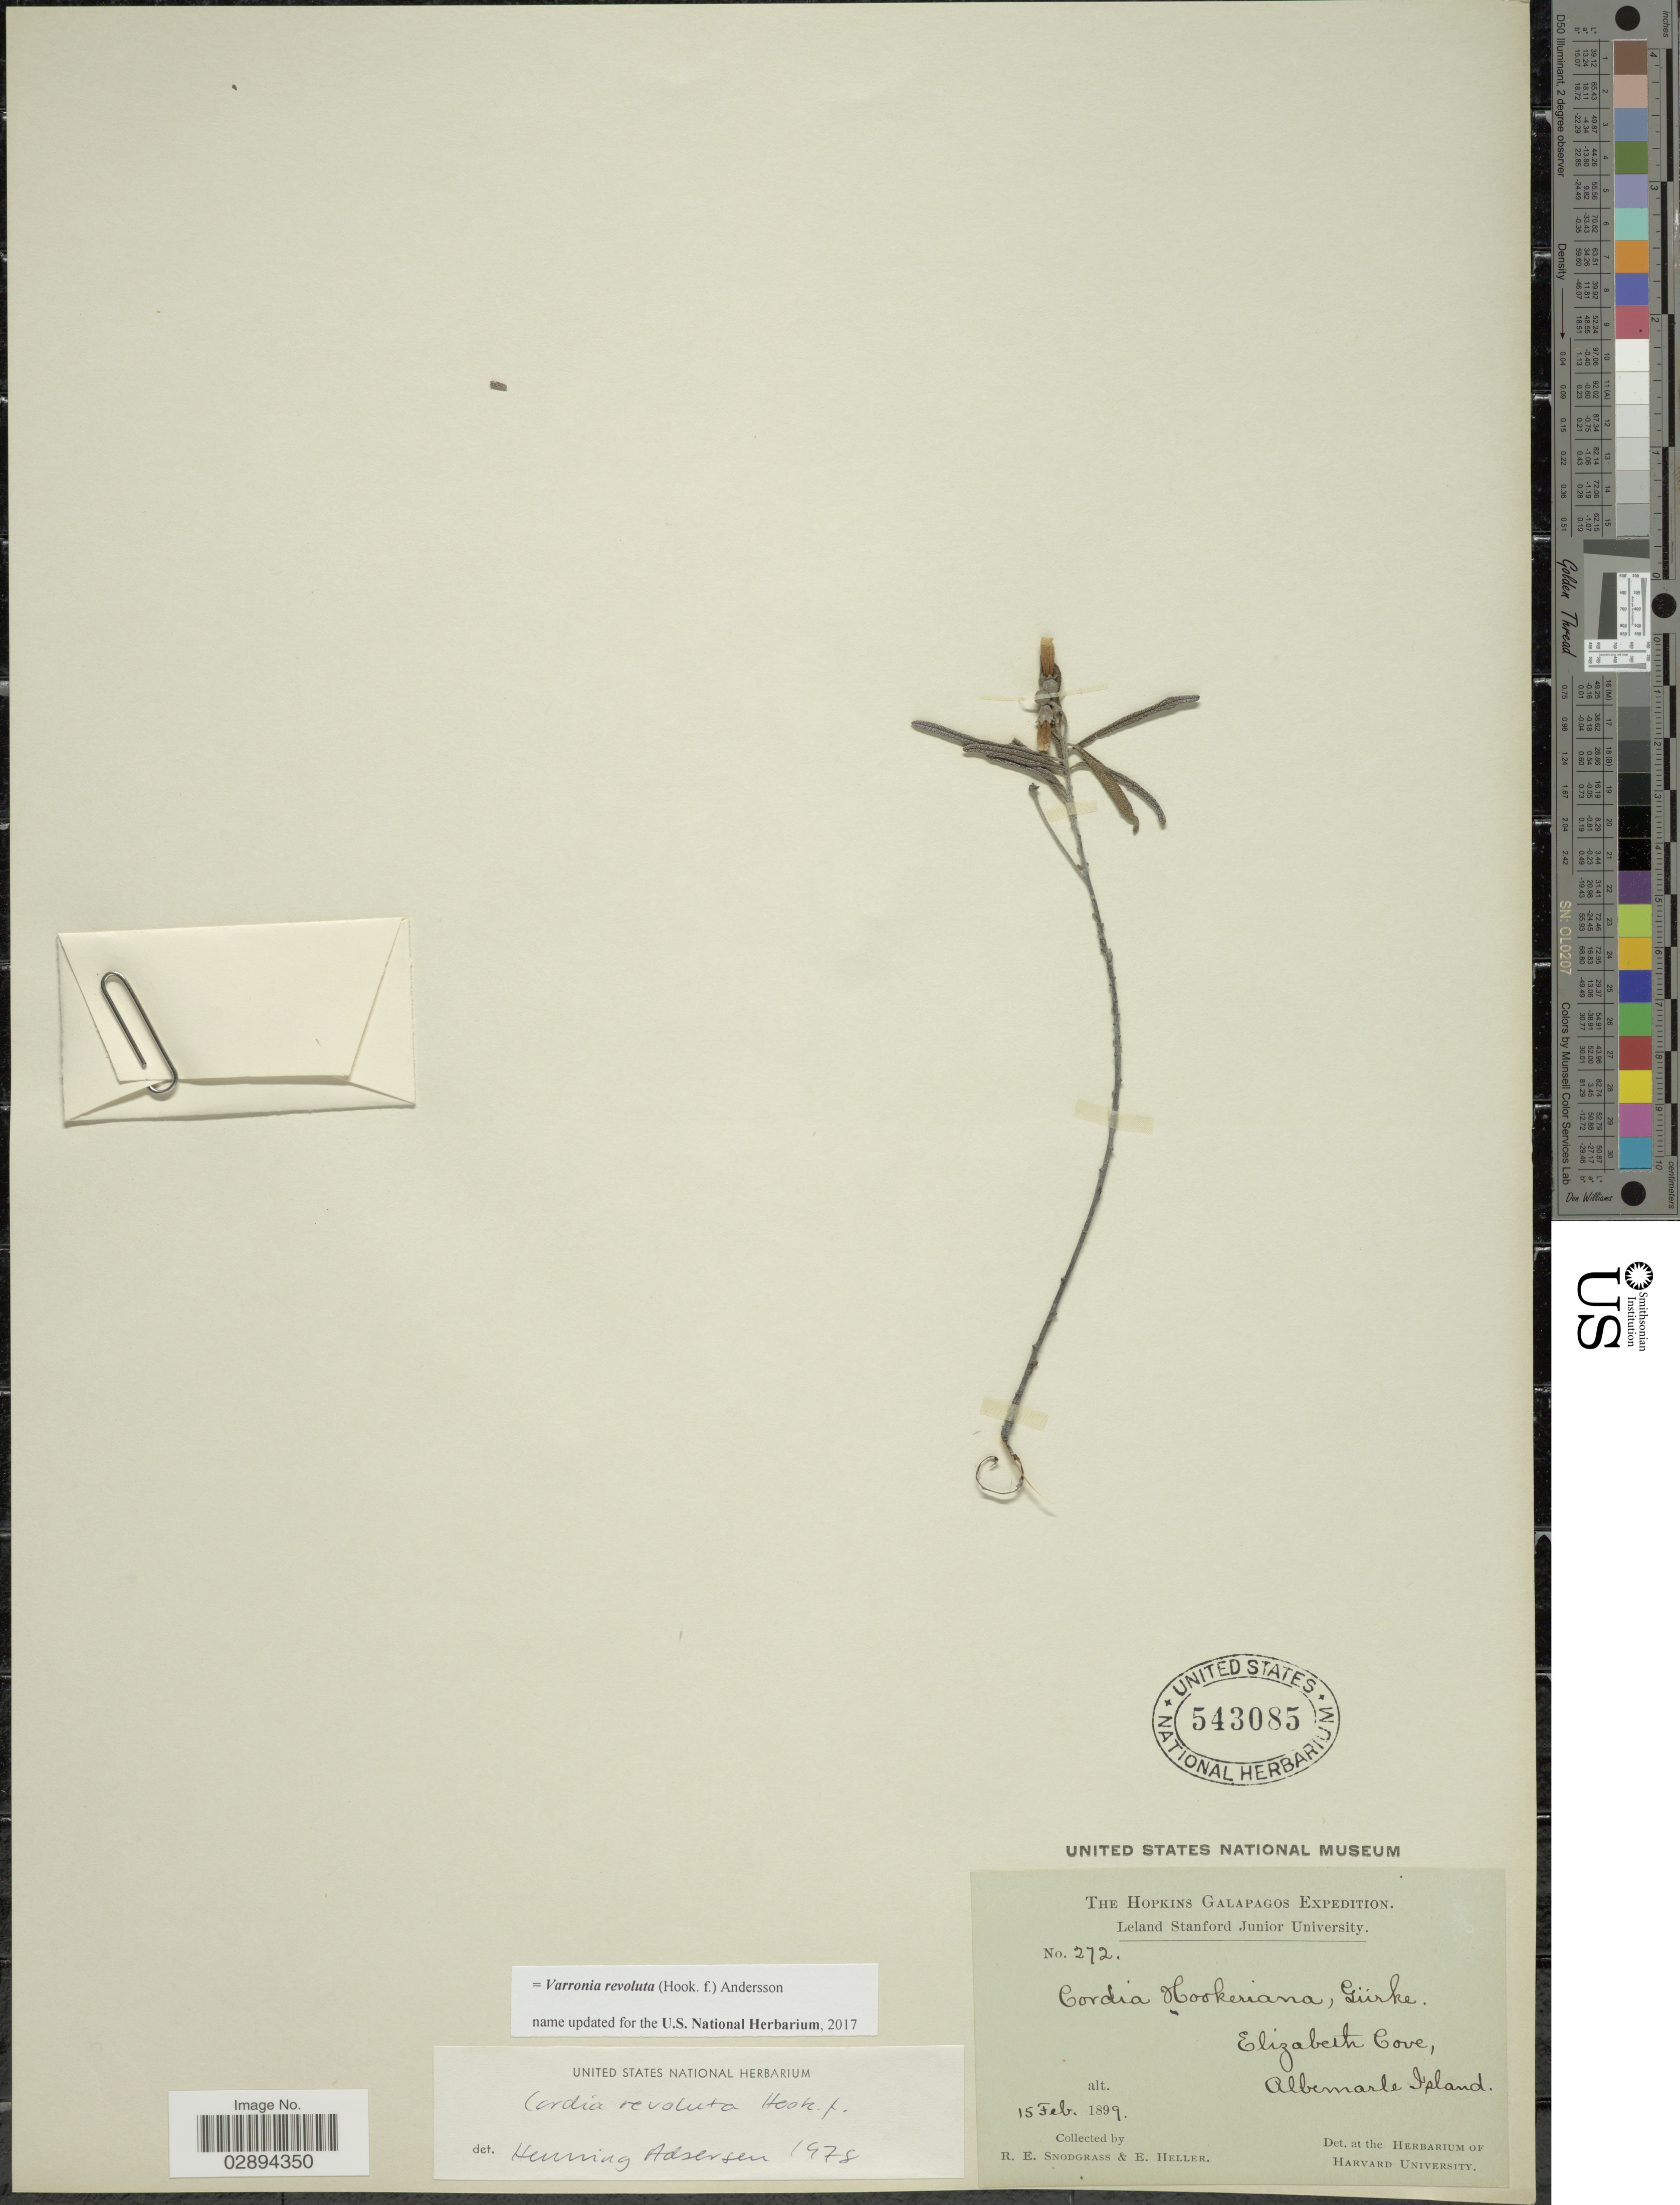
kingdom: Plantae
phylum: Tracheophyta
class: Magnoliopsida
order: Boraginales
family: Cordiaceae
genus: Varronia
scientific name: Varronia revoluta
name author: (Hook. f.) Andersson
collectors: R. E. Snodgrass & E. Heller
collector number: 272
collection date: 1899-02-15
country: Ecuador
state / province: Colón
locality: Galapagos, Elizabeth Cove, Albemarle Island.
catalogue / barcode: US 543085